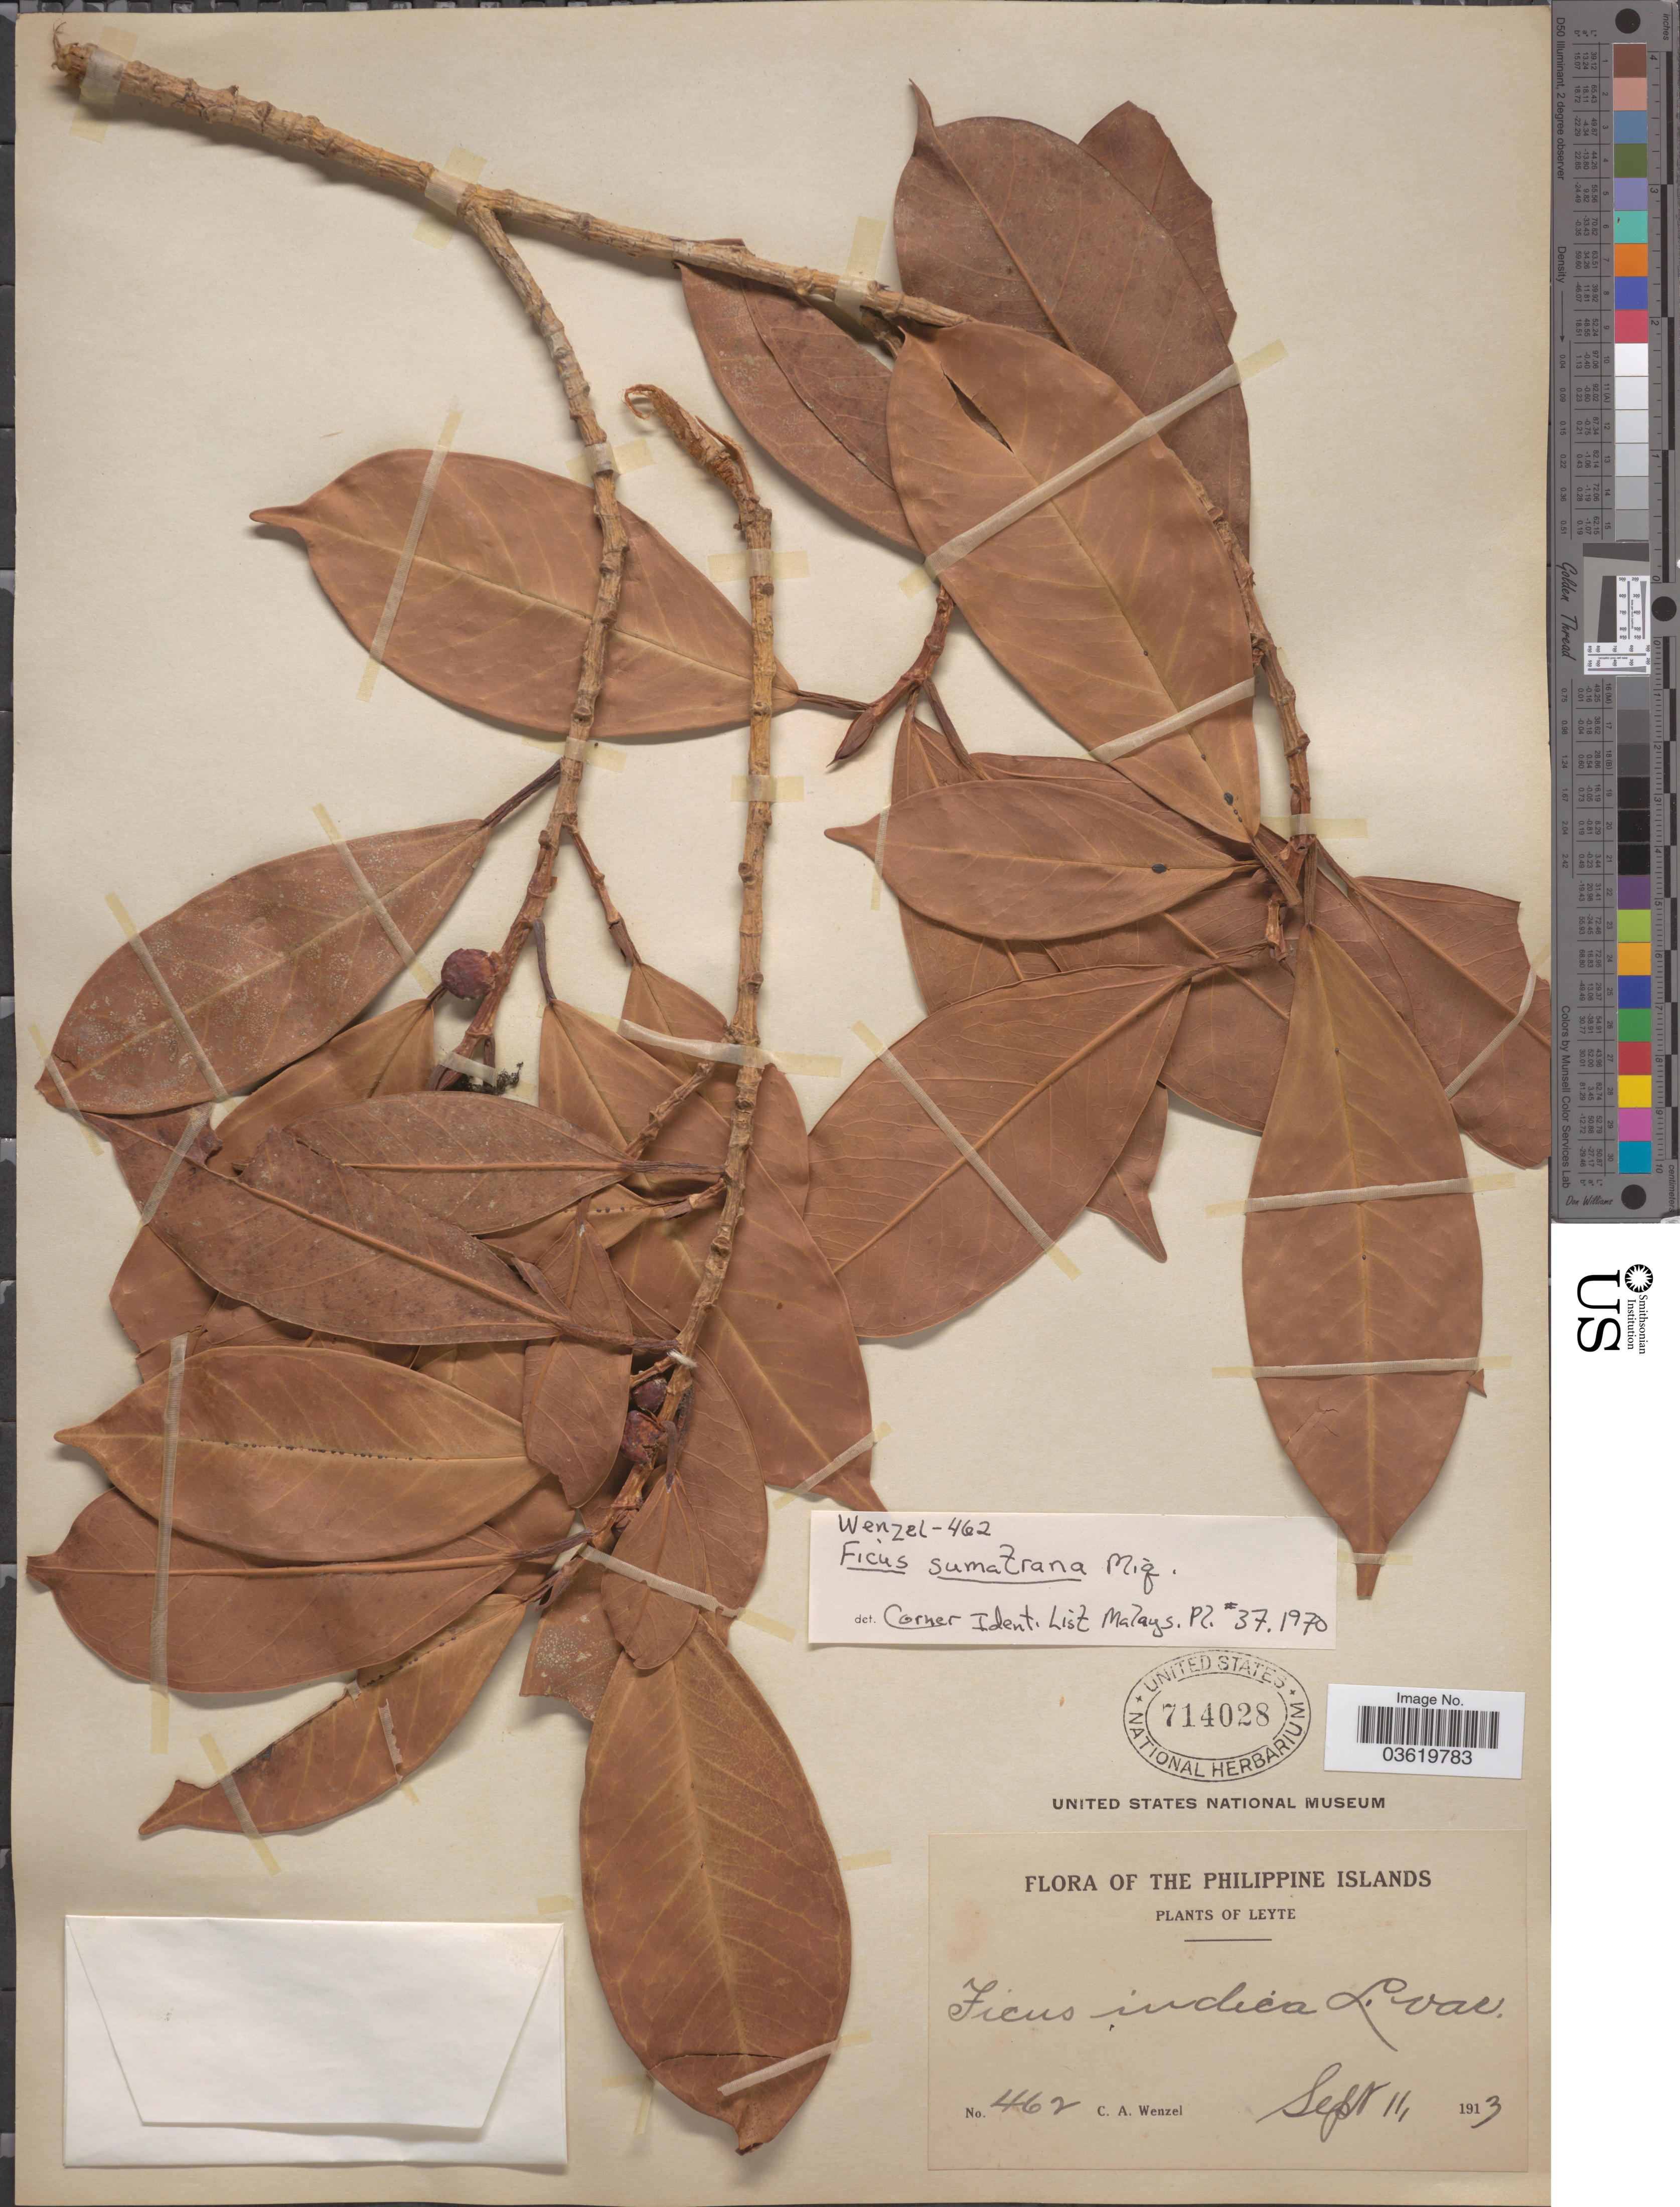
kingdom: Plantae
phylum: Tracheophyta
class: Magnoliopsida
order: Rosales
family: Moraceae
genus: Ficus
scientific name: Ficus sumatrana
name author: Miq.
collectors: C. Wenzel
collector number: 462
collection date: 1913-09-11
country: Philippines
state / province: Eastern Visayas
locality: Philippine Islands. Leyte.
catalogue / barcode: US 714028